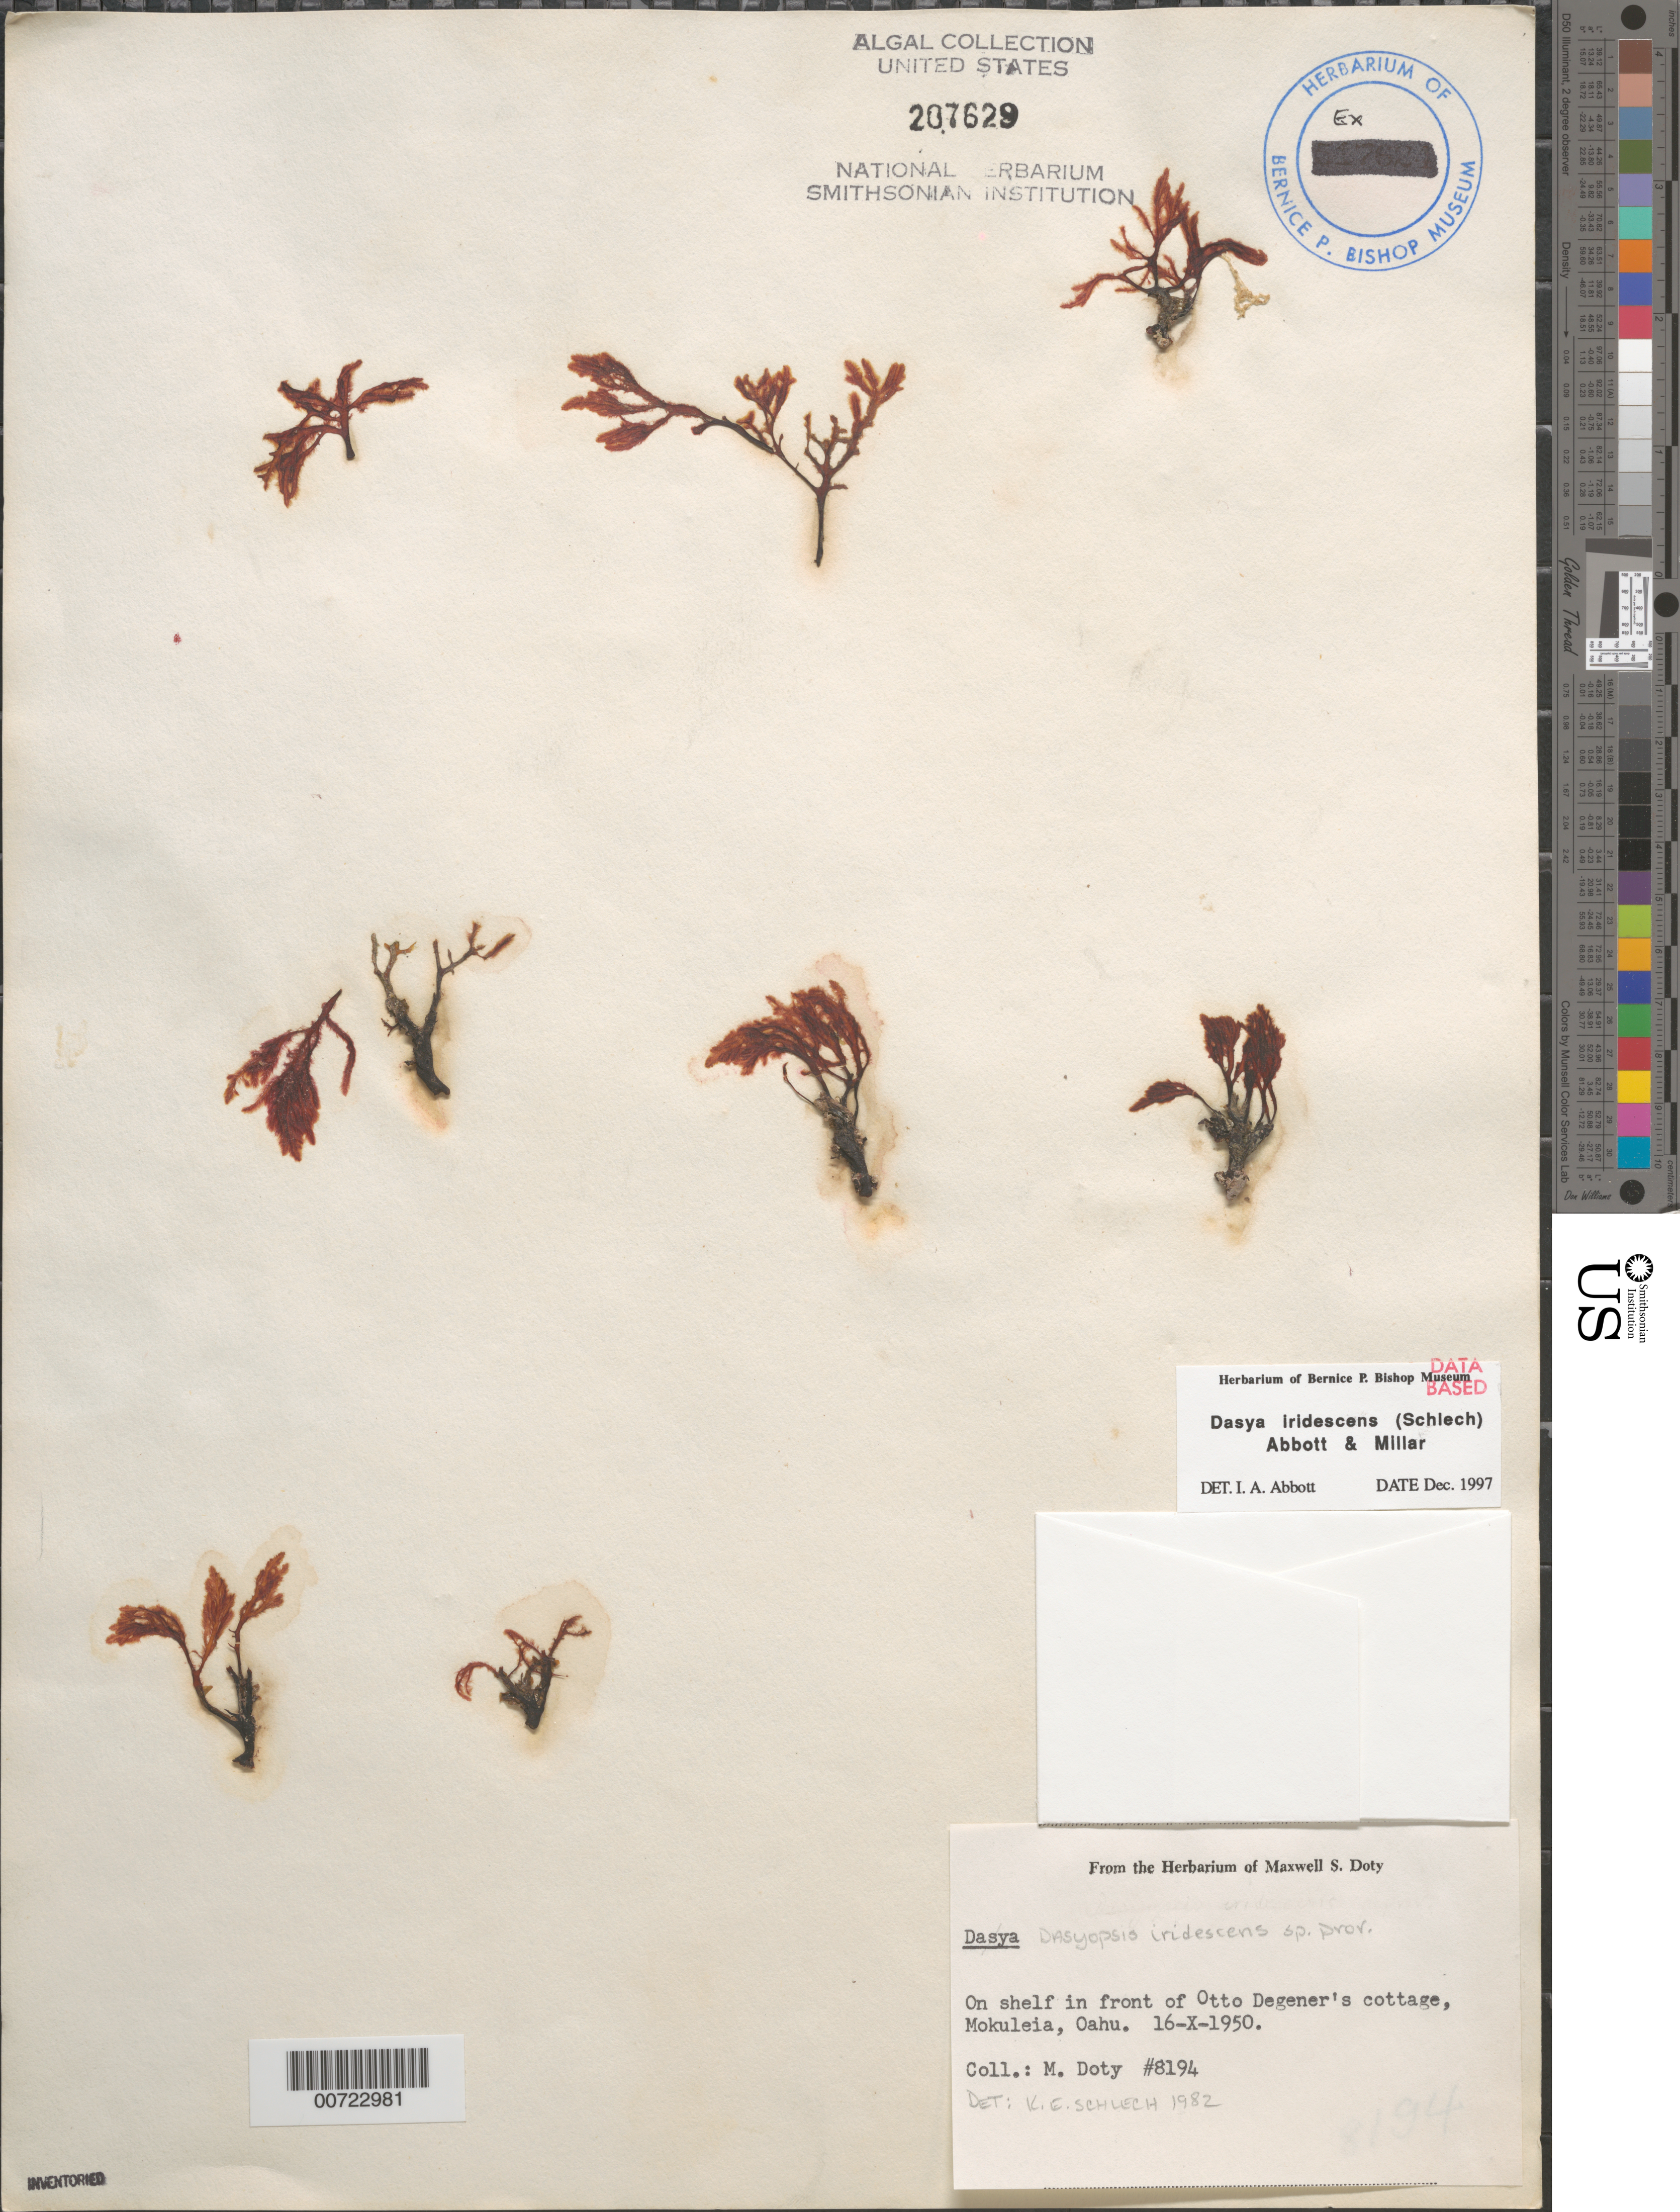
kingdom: Plantae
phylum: Rhodophyta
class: Florideophyceae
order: Ceramiales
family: Dasyaceae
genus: Dasya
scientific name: Dasya iridescens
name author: (Schlech) A.J.K. Millar & I.A. Abbott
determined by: Abbott, Isabella A.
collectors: M. S. Doty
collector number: MSD 8194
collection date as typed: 16 Oct 1950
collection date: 1950-10-16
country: United States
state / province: Hawaii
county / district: Honolulu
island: Oahu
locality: Mokuleia, Otto Degener's cottage shore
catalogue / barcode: US 207629